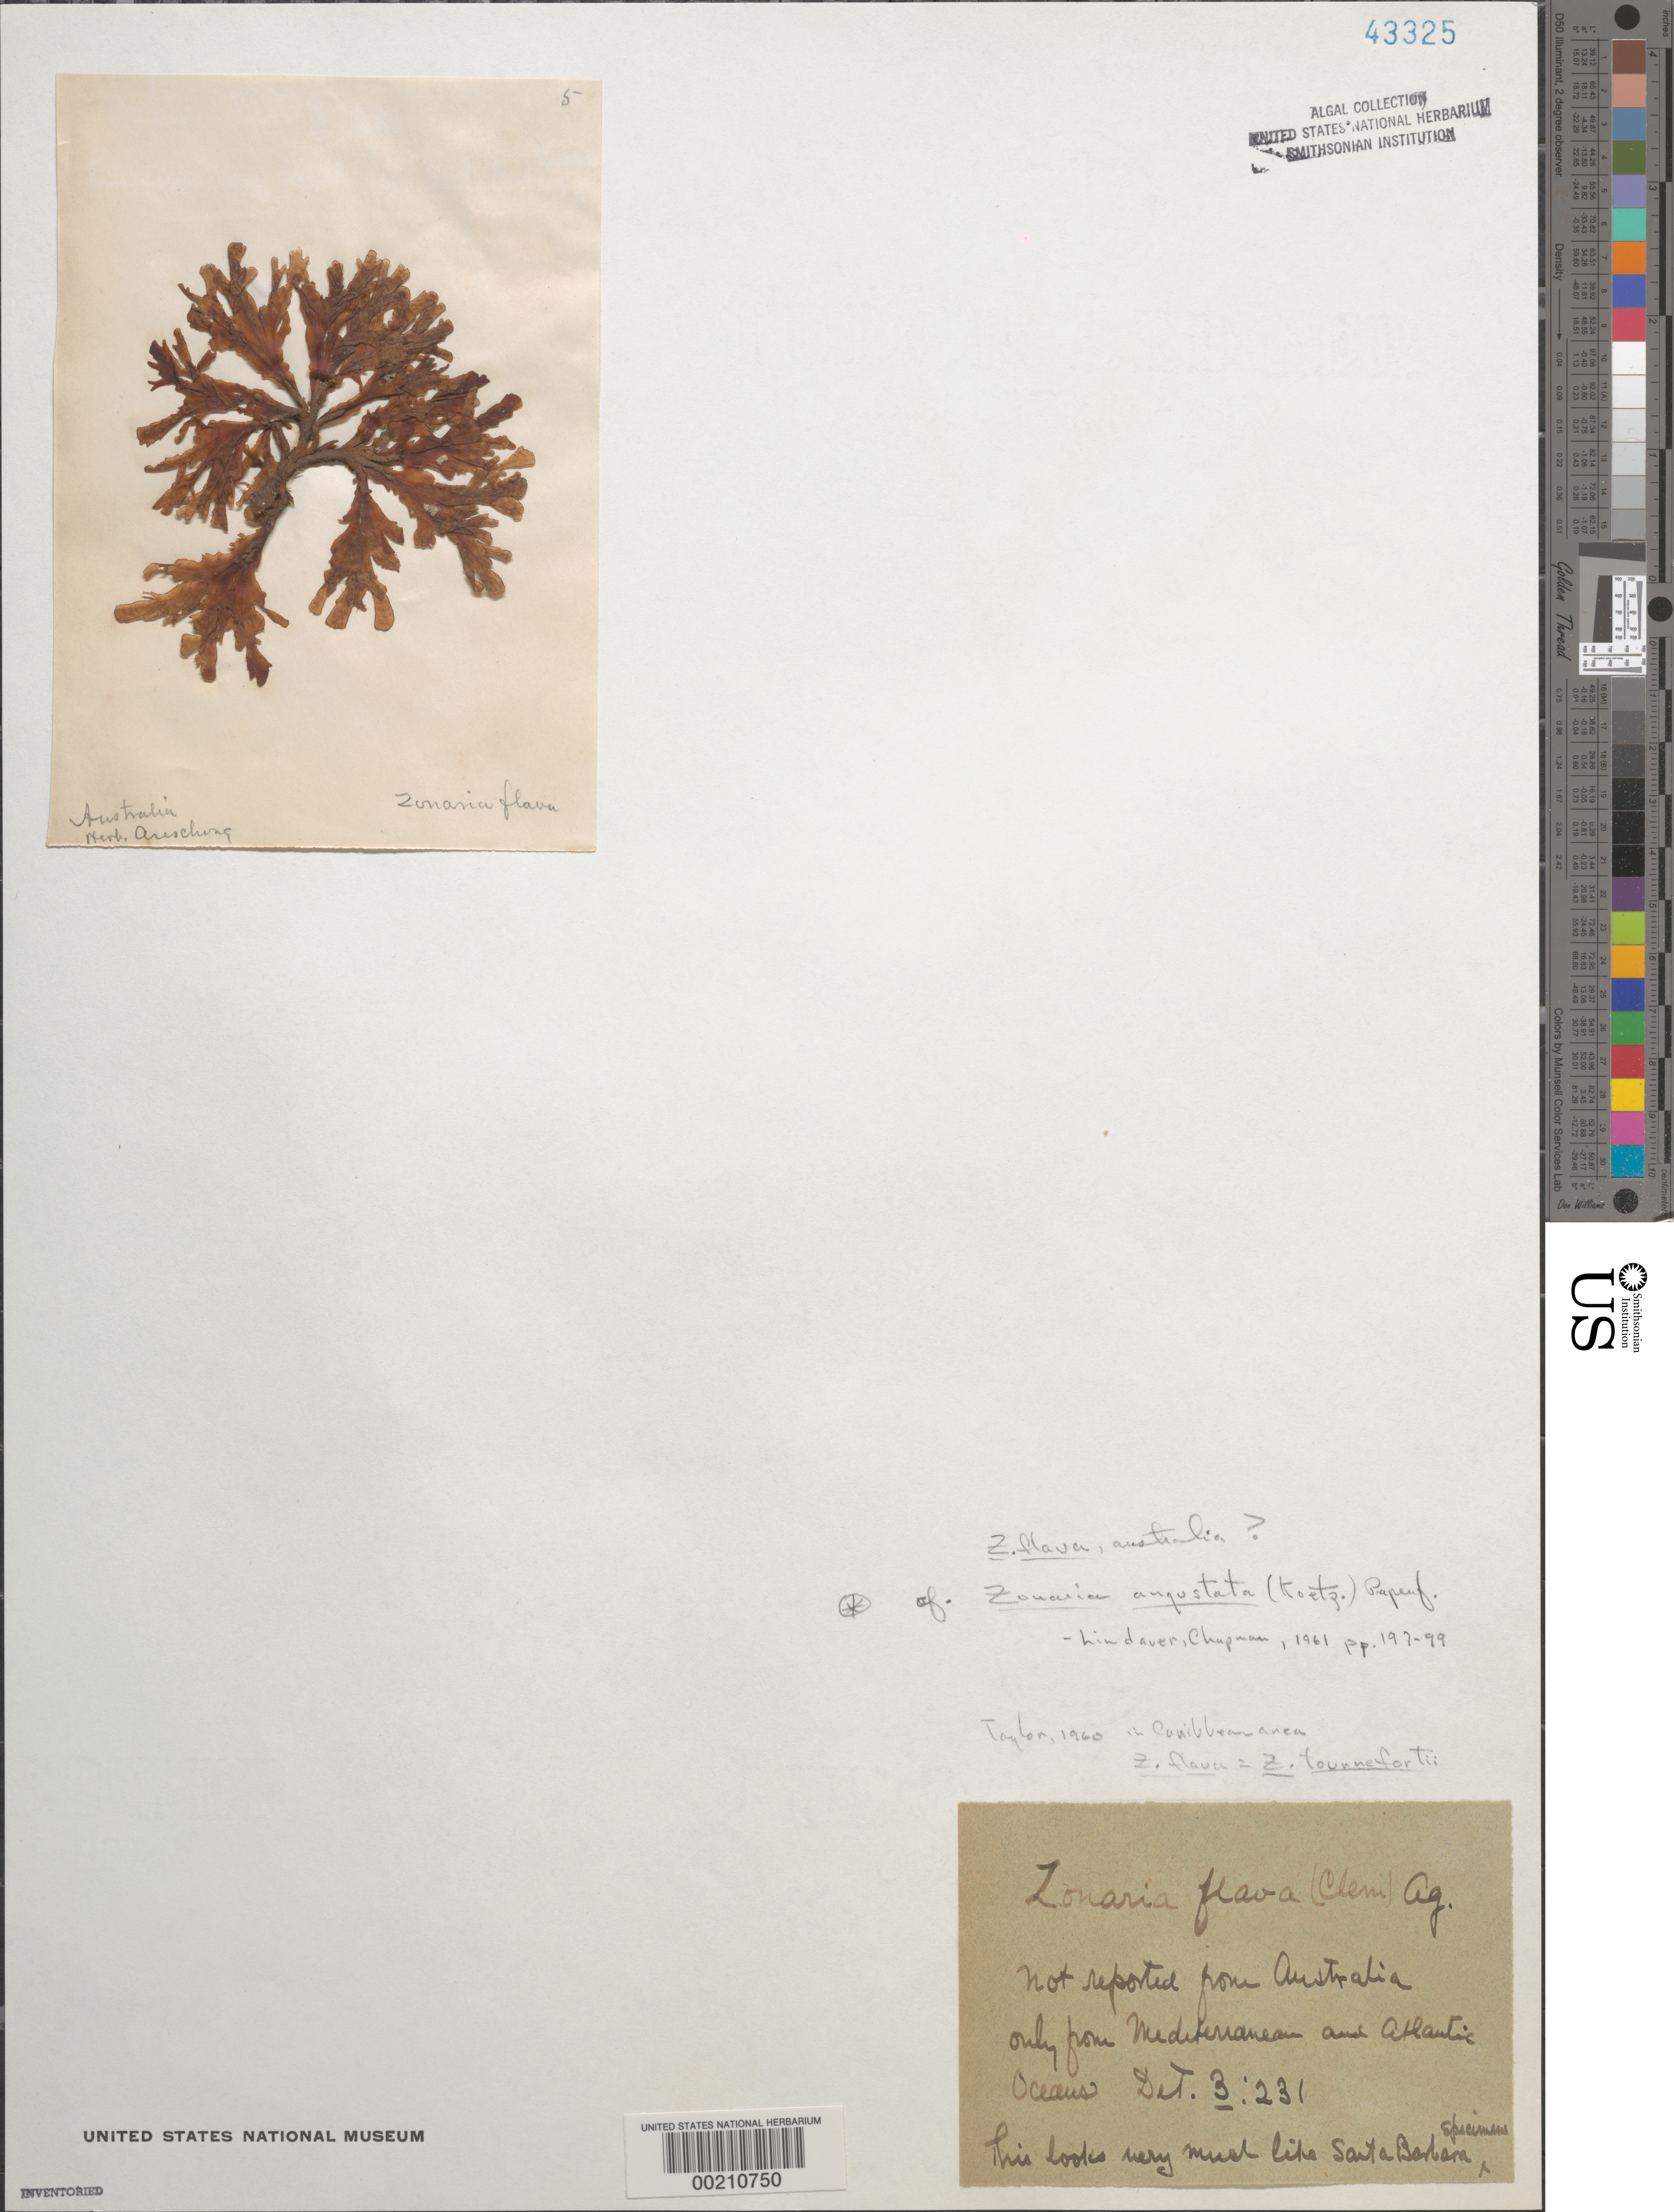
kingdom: Chromista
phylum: Ochrophyta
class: Phaeophyceae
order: Dictyotales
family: Dictyotaceae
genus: Zonaria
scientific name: Zonaria angustata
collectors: ex herb. Alfred Areschoug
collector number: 5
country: Australia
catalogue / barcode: US 43325